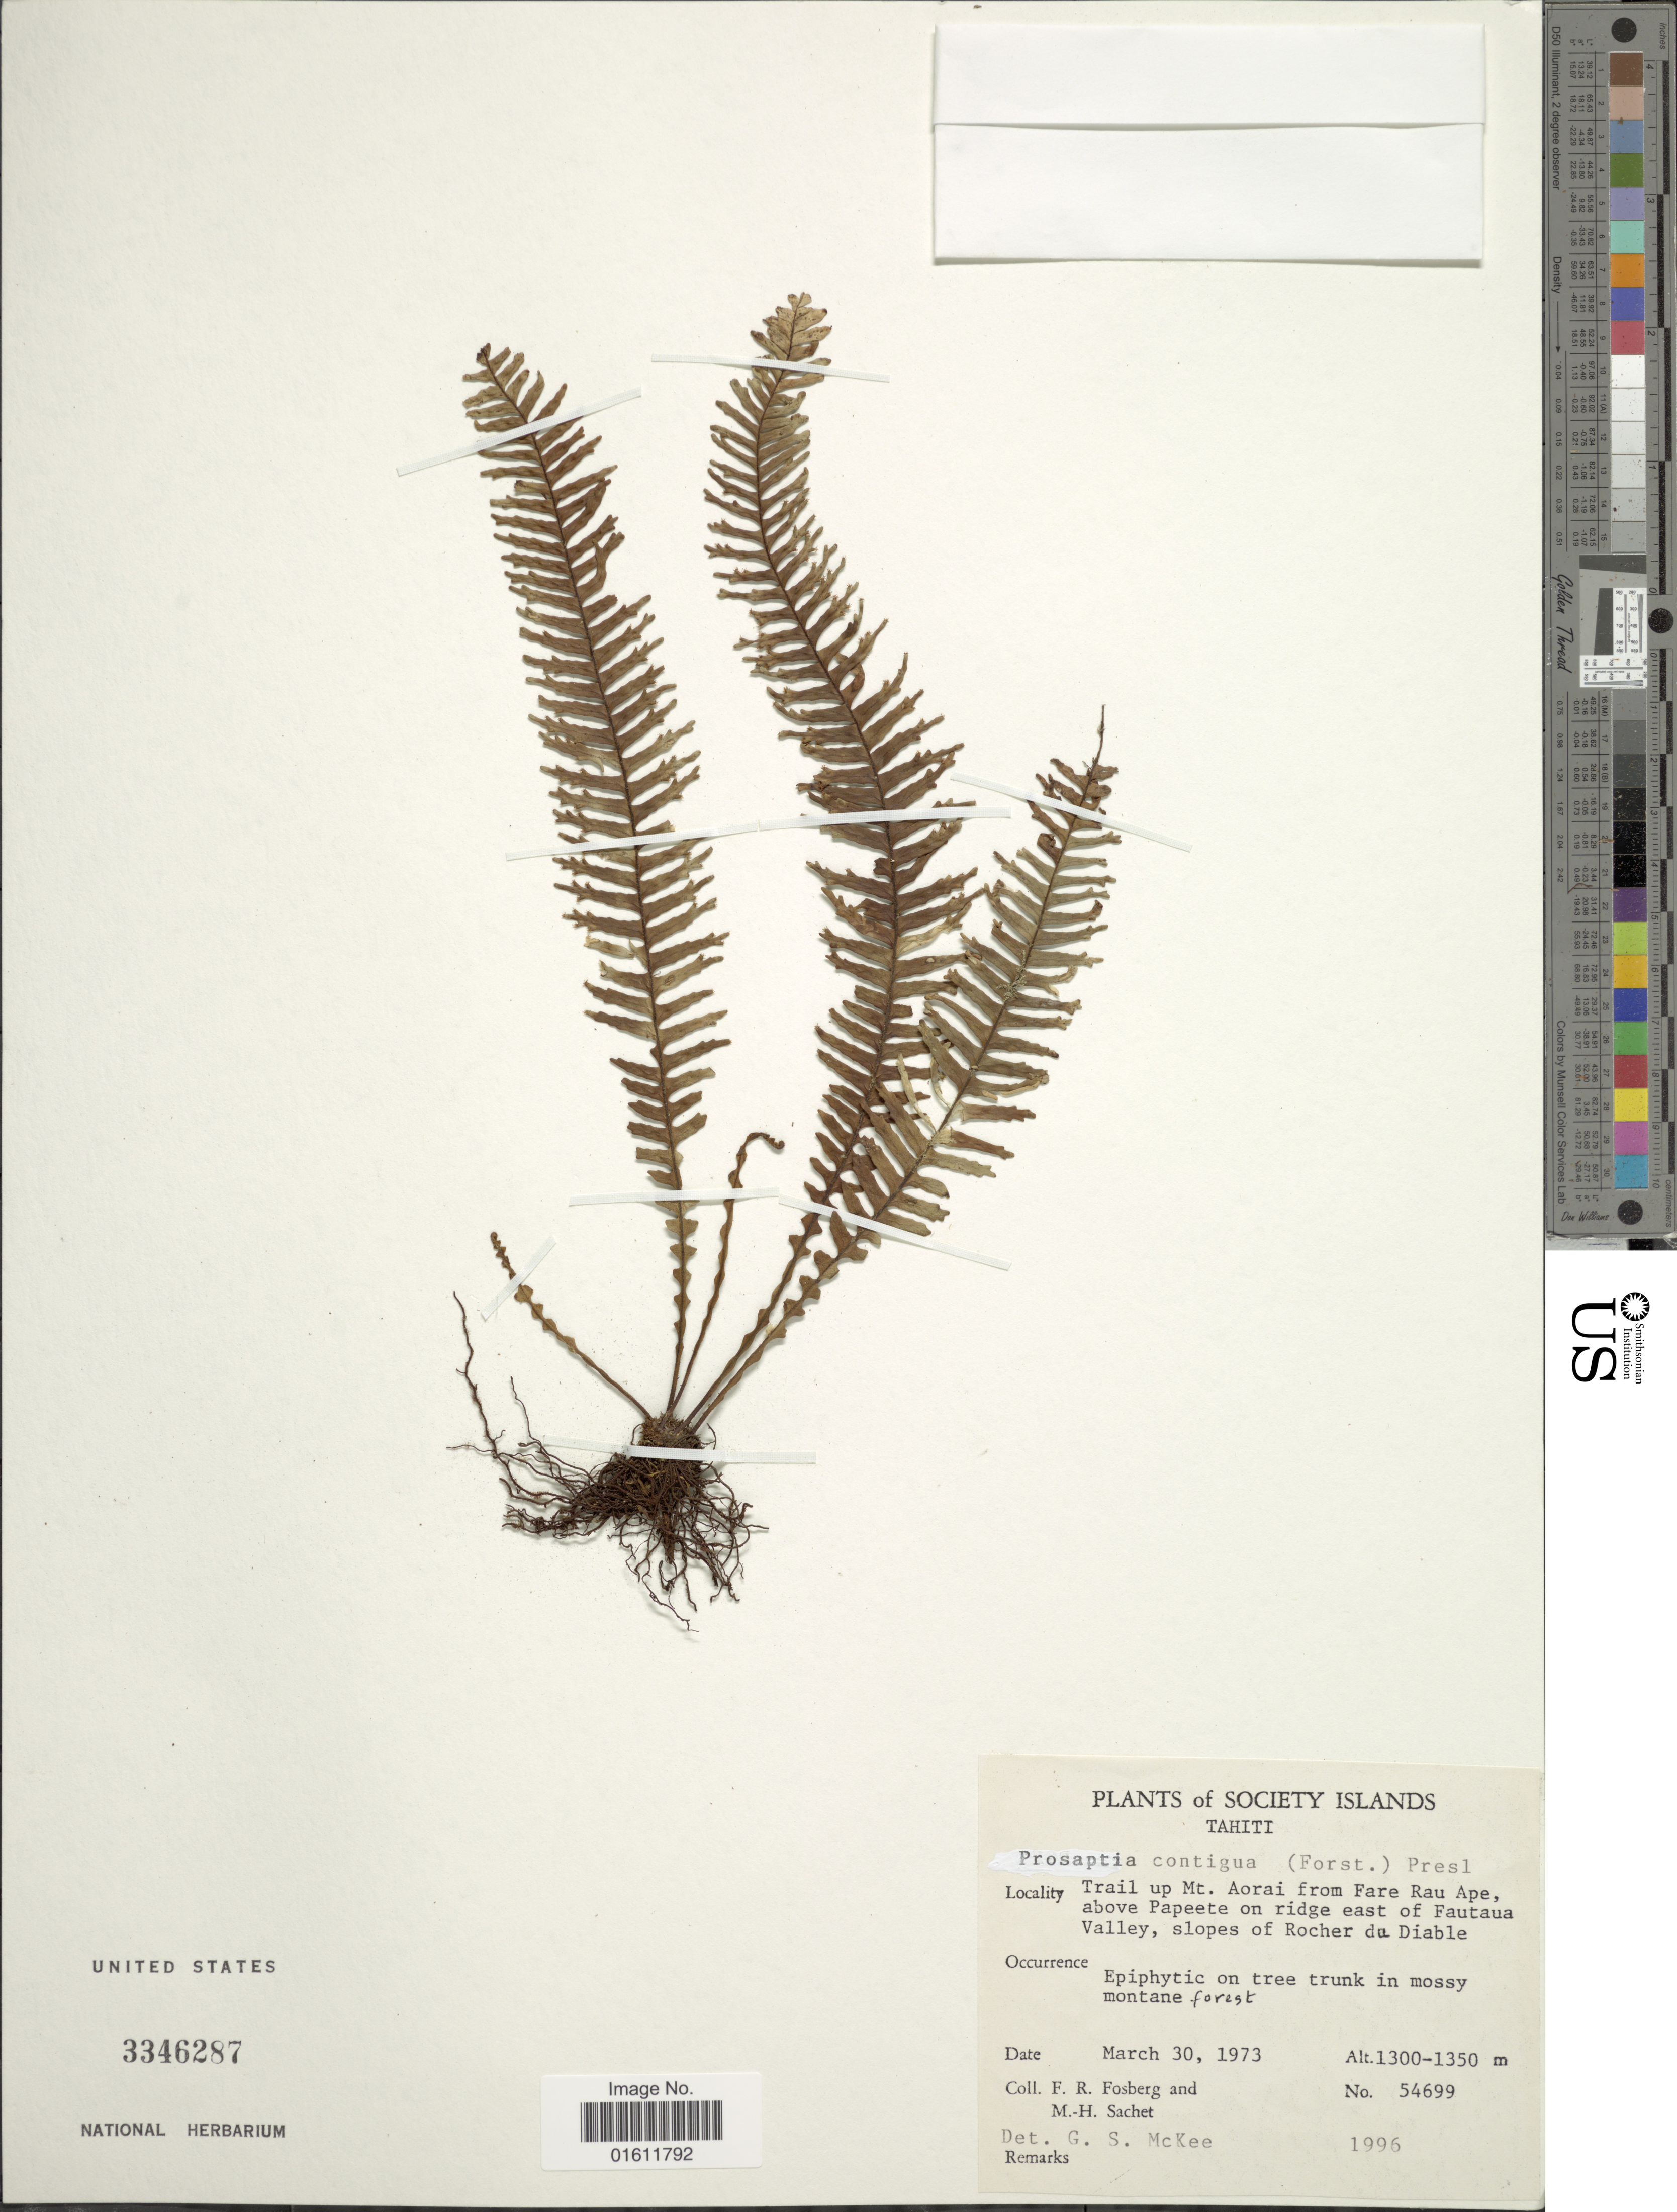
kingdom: Plantae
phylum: Tracheophyta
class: Polypodiopsida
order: Polypodiales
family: Polypodiaceae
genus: Prosaptia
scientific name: Prosaptia contigua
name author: (G. Forst.) Presl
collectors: F. R. Fosberg & M.-H. Sachet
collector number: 54699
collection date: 1973-03-30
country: French Polynesia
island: Tahiti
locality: Society Islands, Tahiti, trail up to Mt. Aorai from Fare Rau Ape, above Papeete on ridge east of Fautaua Valley, slopes of Rocher du Diable.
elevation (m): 1300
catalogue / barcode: US 3346287